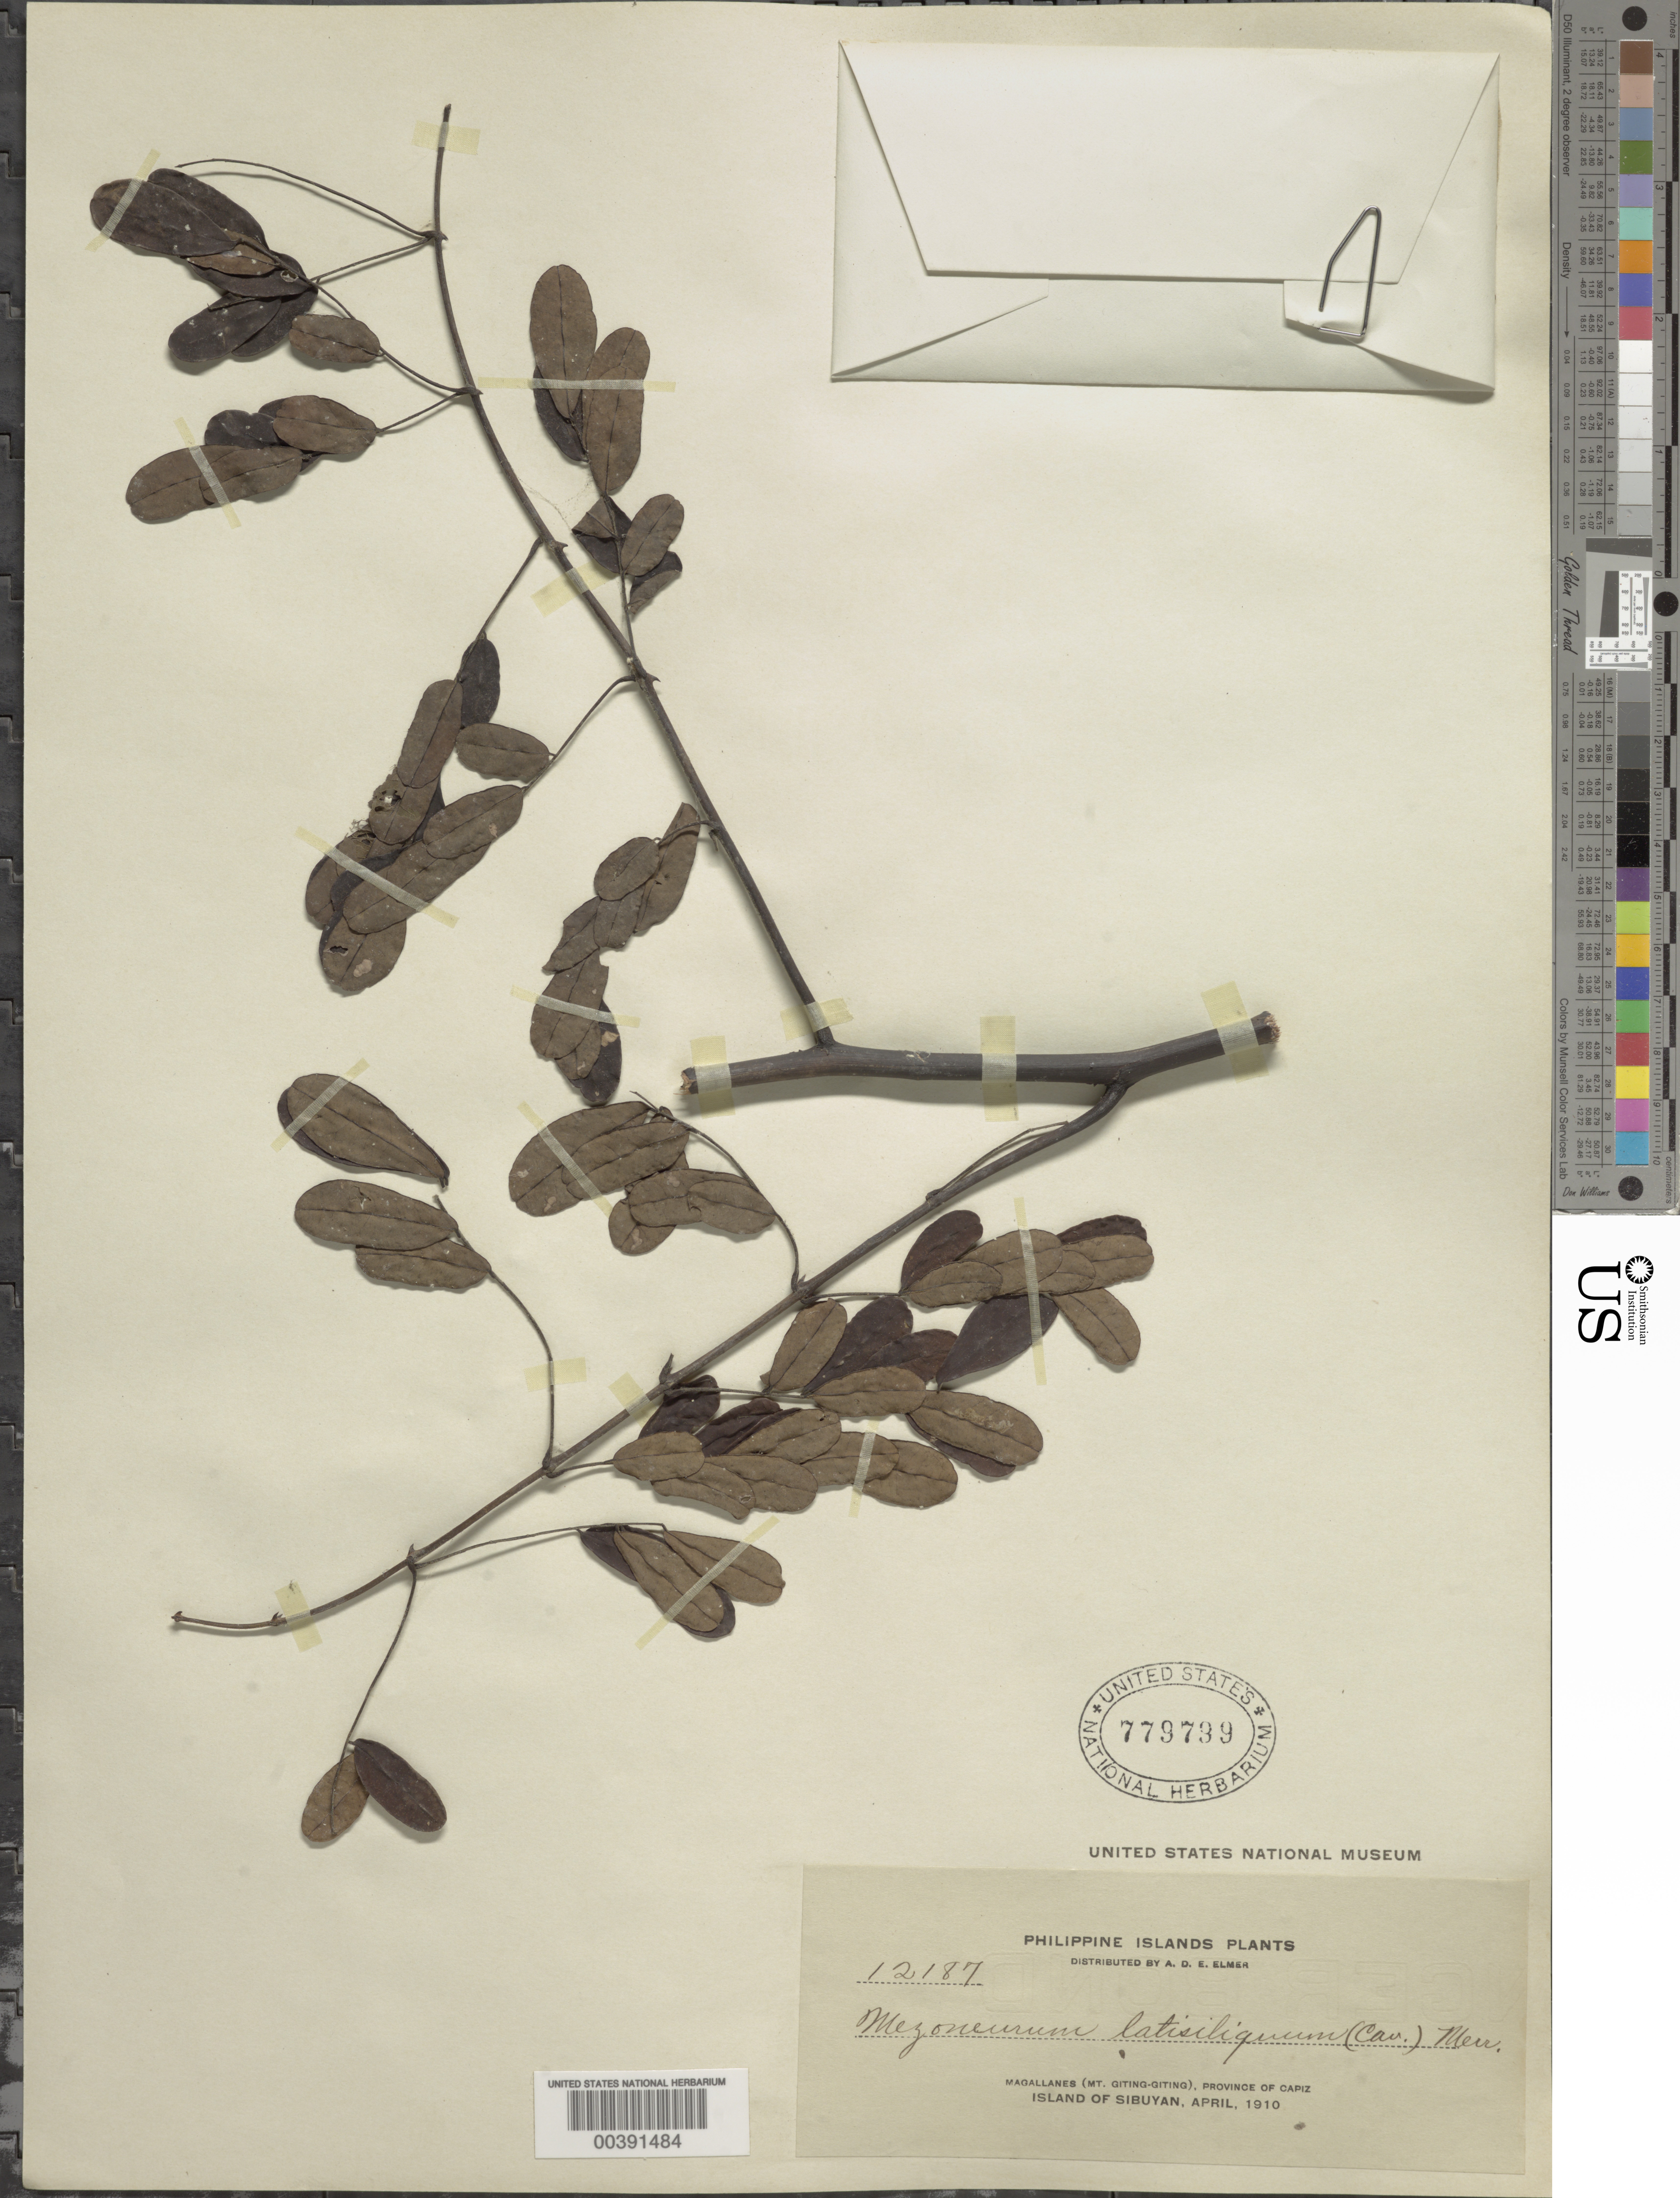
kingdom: Plantae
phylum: Tracheophyta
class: Magnoliopsida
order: Fabales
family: Fabaceae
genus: Mezoneuron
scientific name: Mezoneuron latisiliquum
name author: (Cav.) Merr.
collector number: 12187 Elmer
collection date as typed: Apr 1910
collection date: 1910-04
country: Philippines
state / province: Mimaropa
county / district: Romblon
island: Sibuyan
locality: Magallanes, mt. giting-giting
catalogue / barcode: US 779799